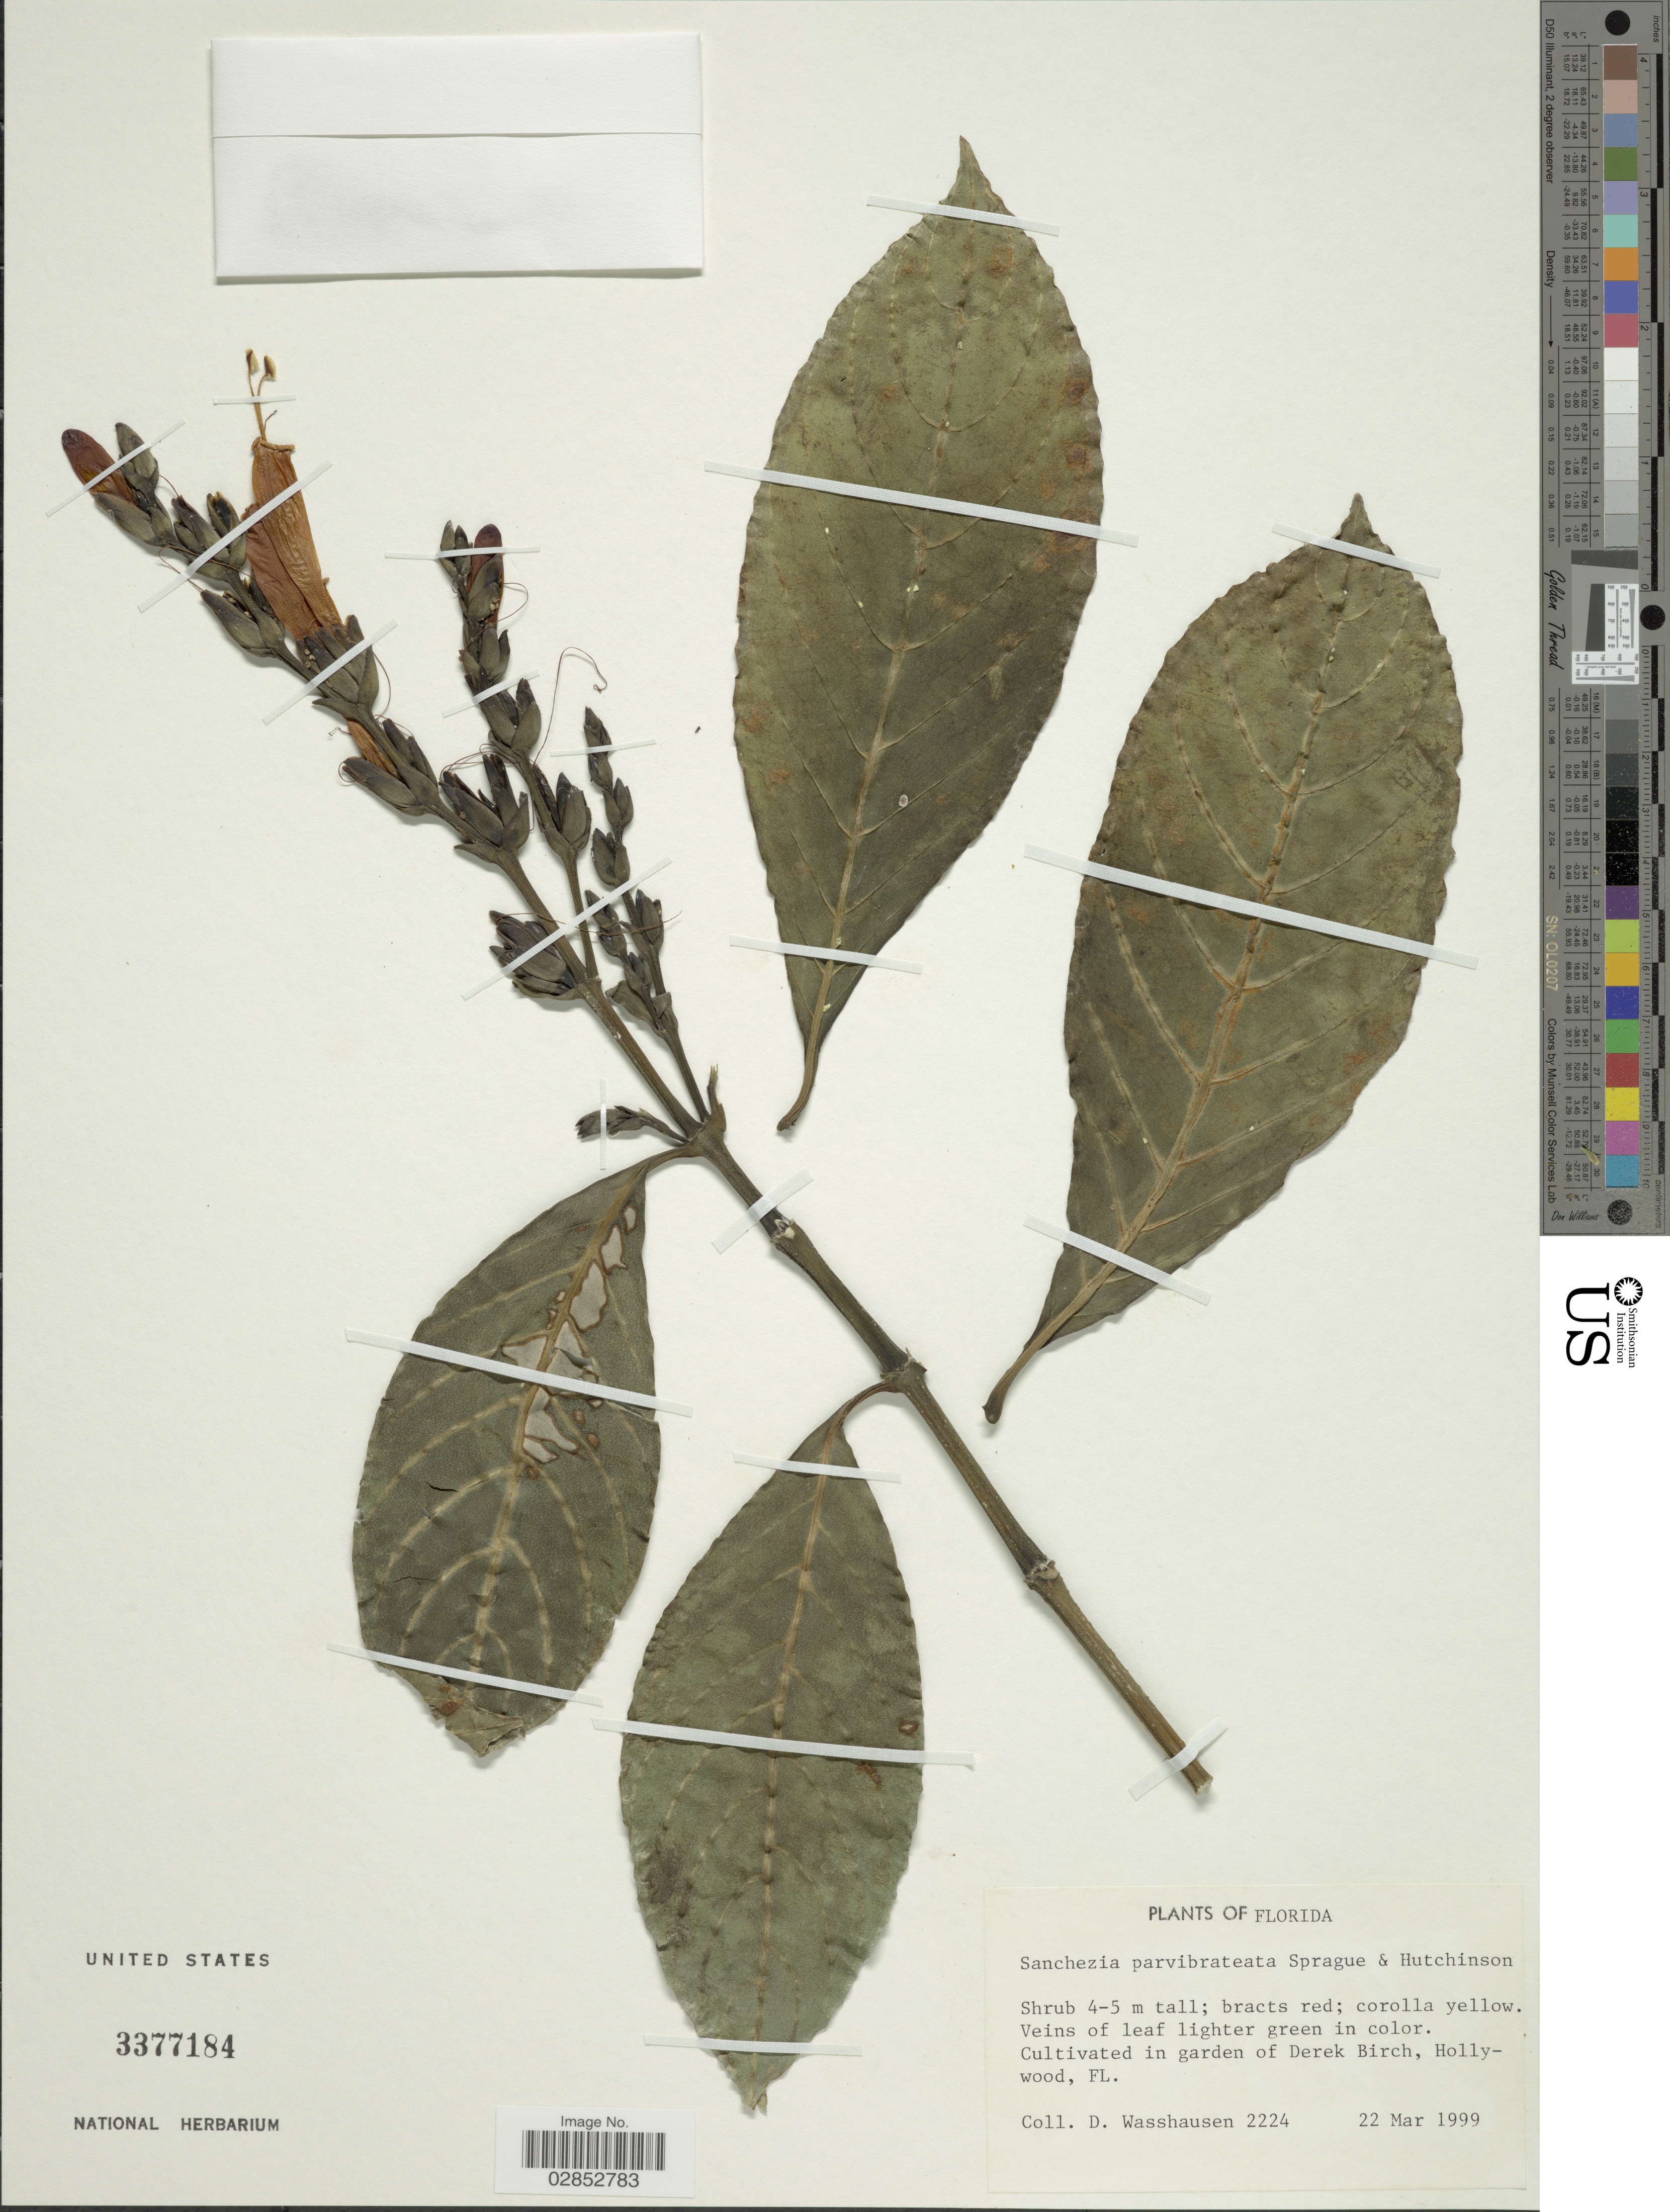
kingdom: Plantae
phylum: Tracheophyta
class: Magnoliopsida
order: Lamiales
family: Acanthaceae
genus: Sanchezia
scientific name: Sanchezia tigrina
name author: Leonard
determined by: Azevedo, Igor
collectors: D. C. Wasshausen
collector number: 2224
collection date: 1999-03-22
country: United States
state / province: Florida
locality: Garden of Derek Birch, Hollywood, Fl.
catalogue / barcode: US 3377184